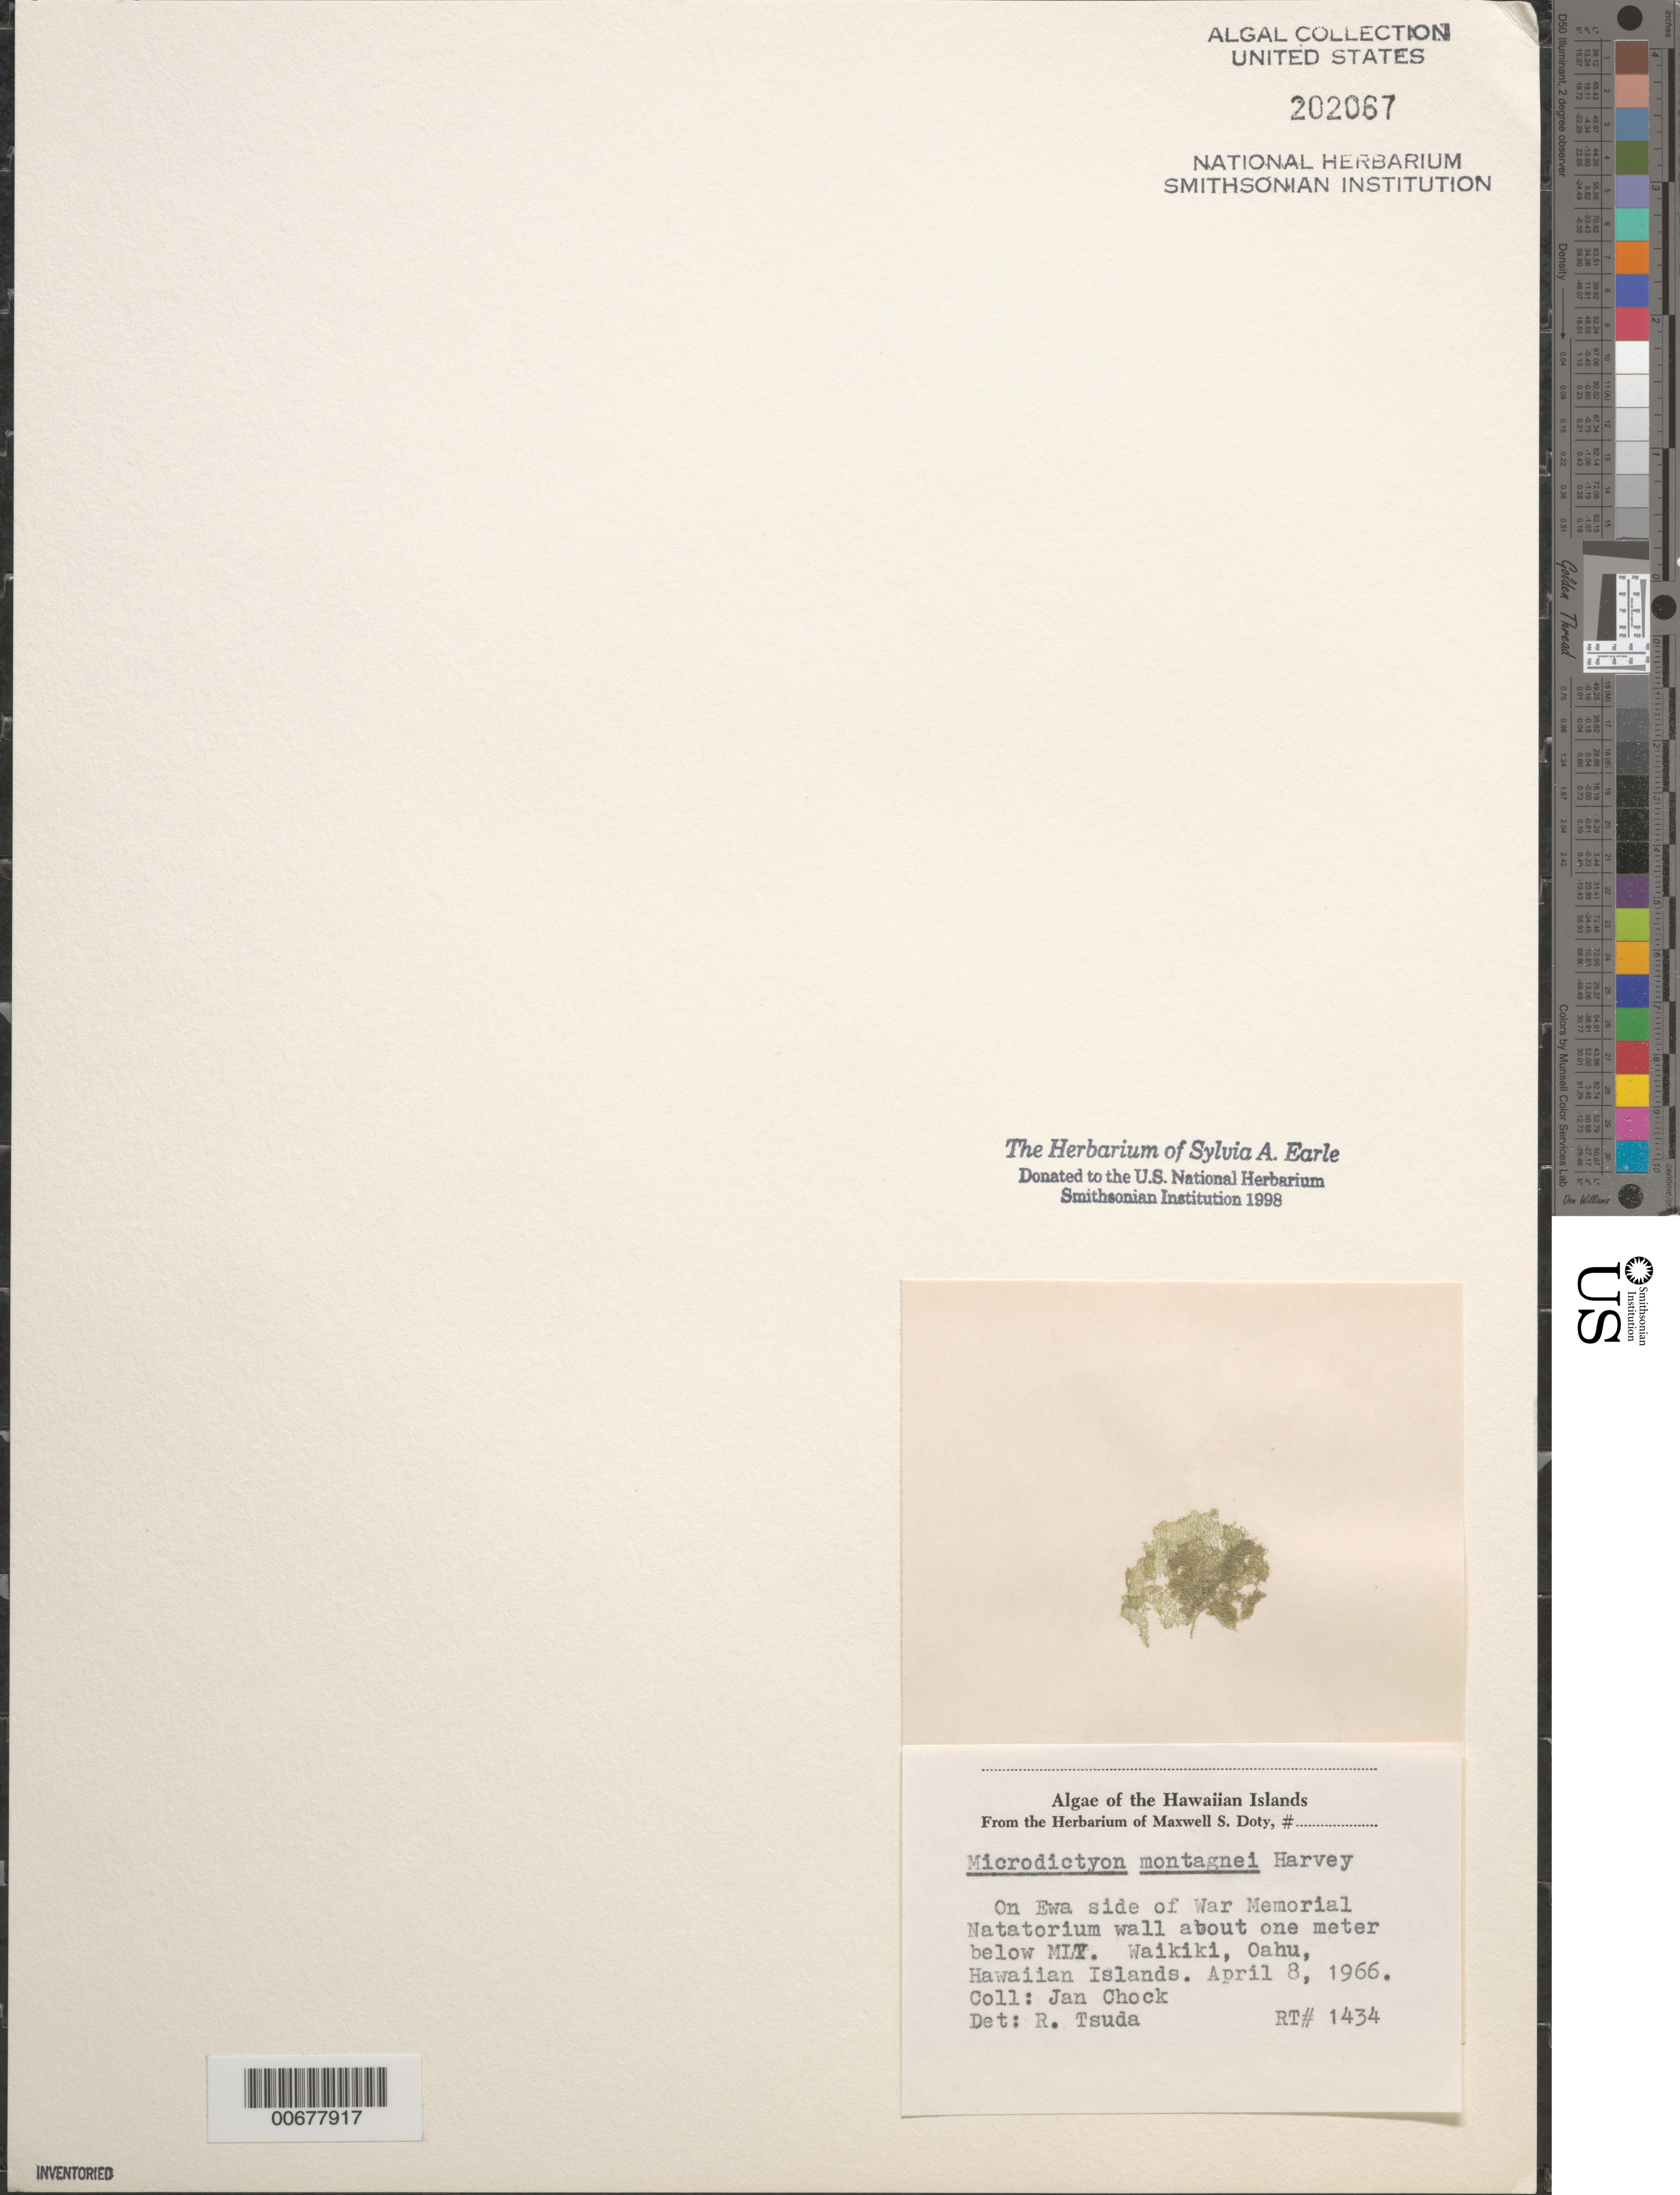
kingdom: Plantae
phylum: Chlorophyta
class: Ulvophyceae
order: Siphonocladales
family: Boodleaceae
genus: Boodlea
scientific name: Boodlea montagnei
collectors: J. Chock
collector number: RT 1434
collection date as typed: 08 Apr 1966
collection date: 1966-04-08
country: United States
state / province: Hawaii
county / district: Honolulu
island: Oahu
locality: Waikiki, Ewa side of War Memorial Natatorium wall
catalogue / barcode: US 202067